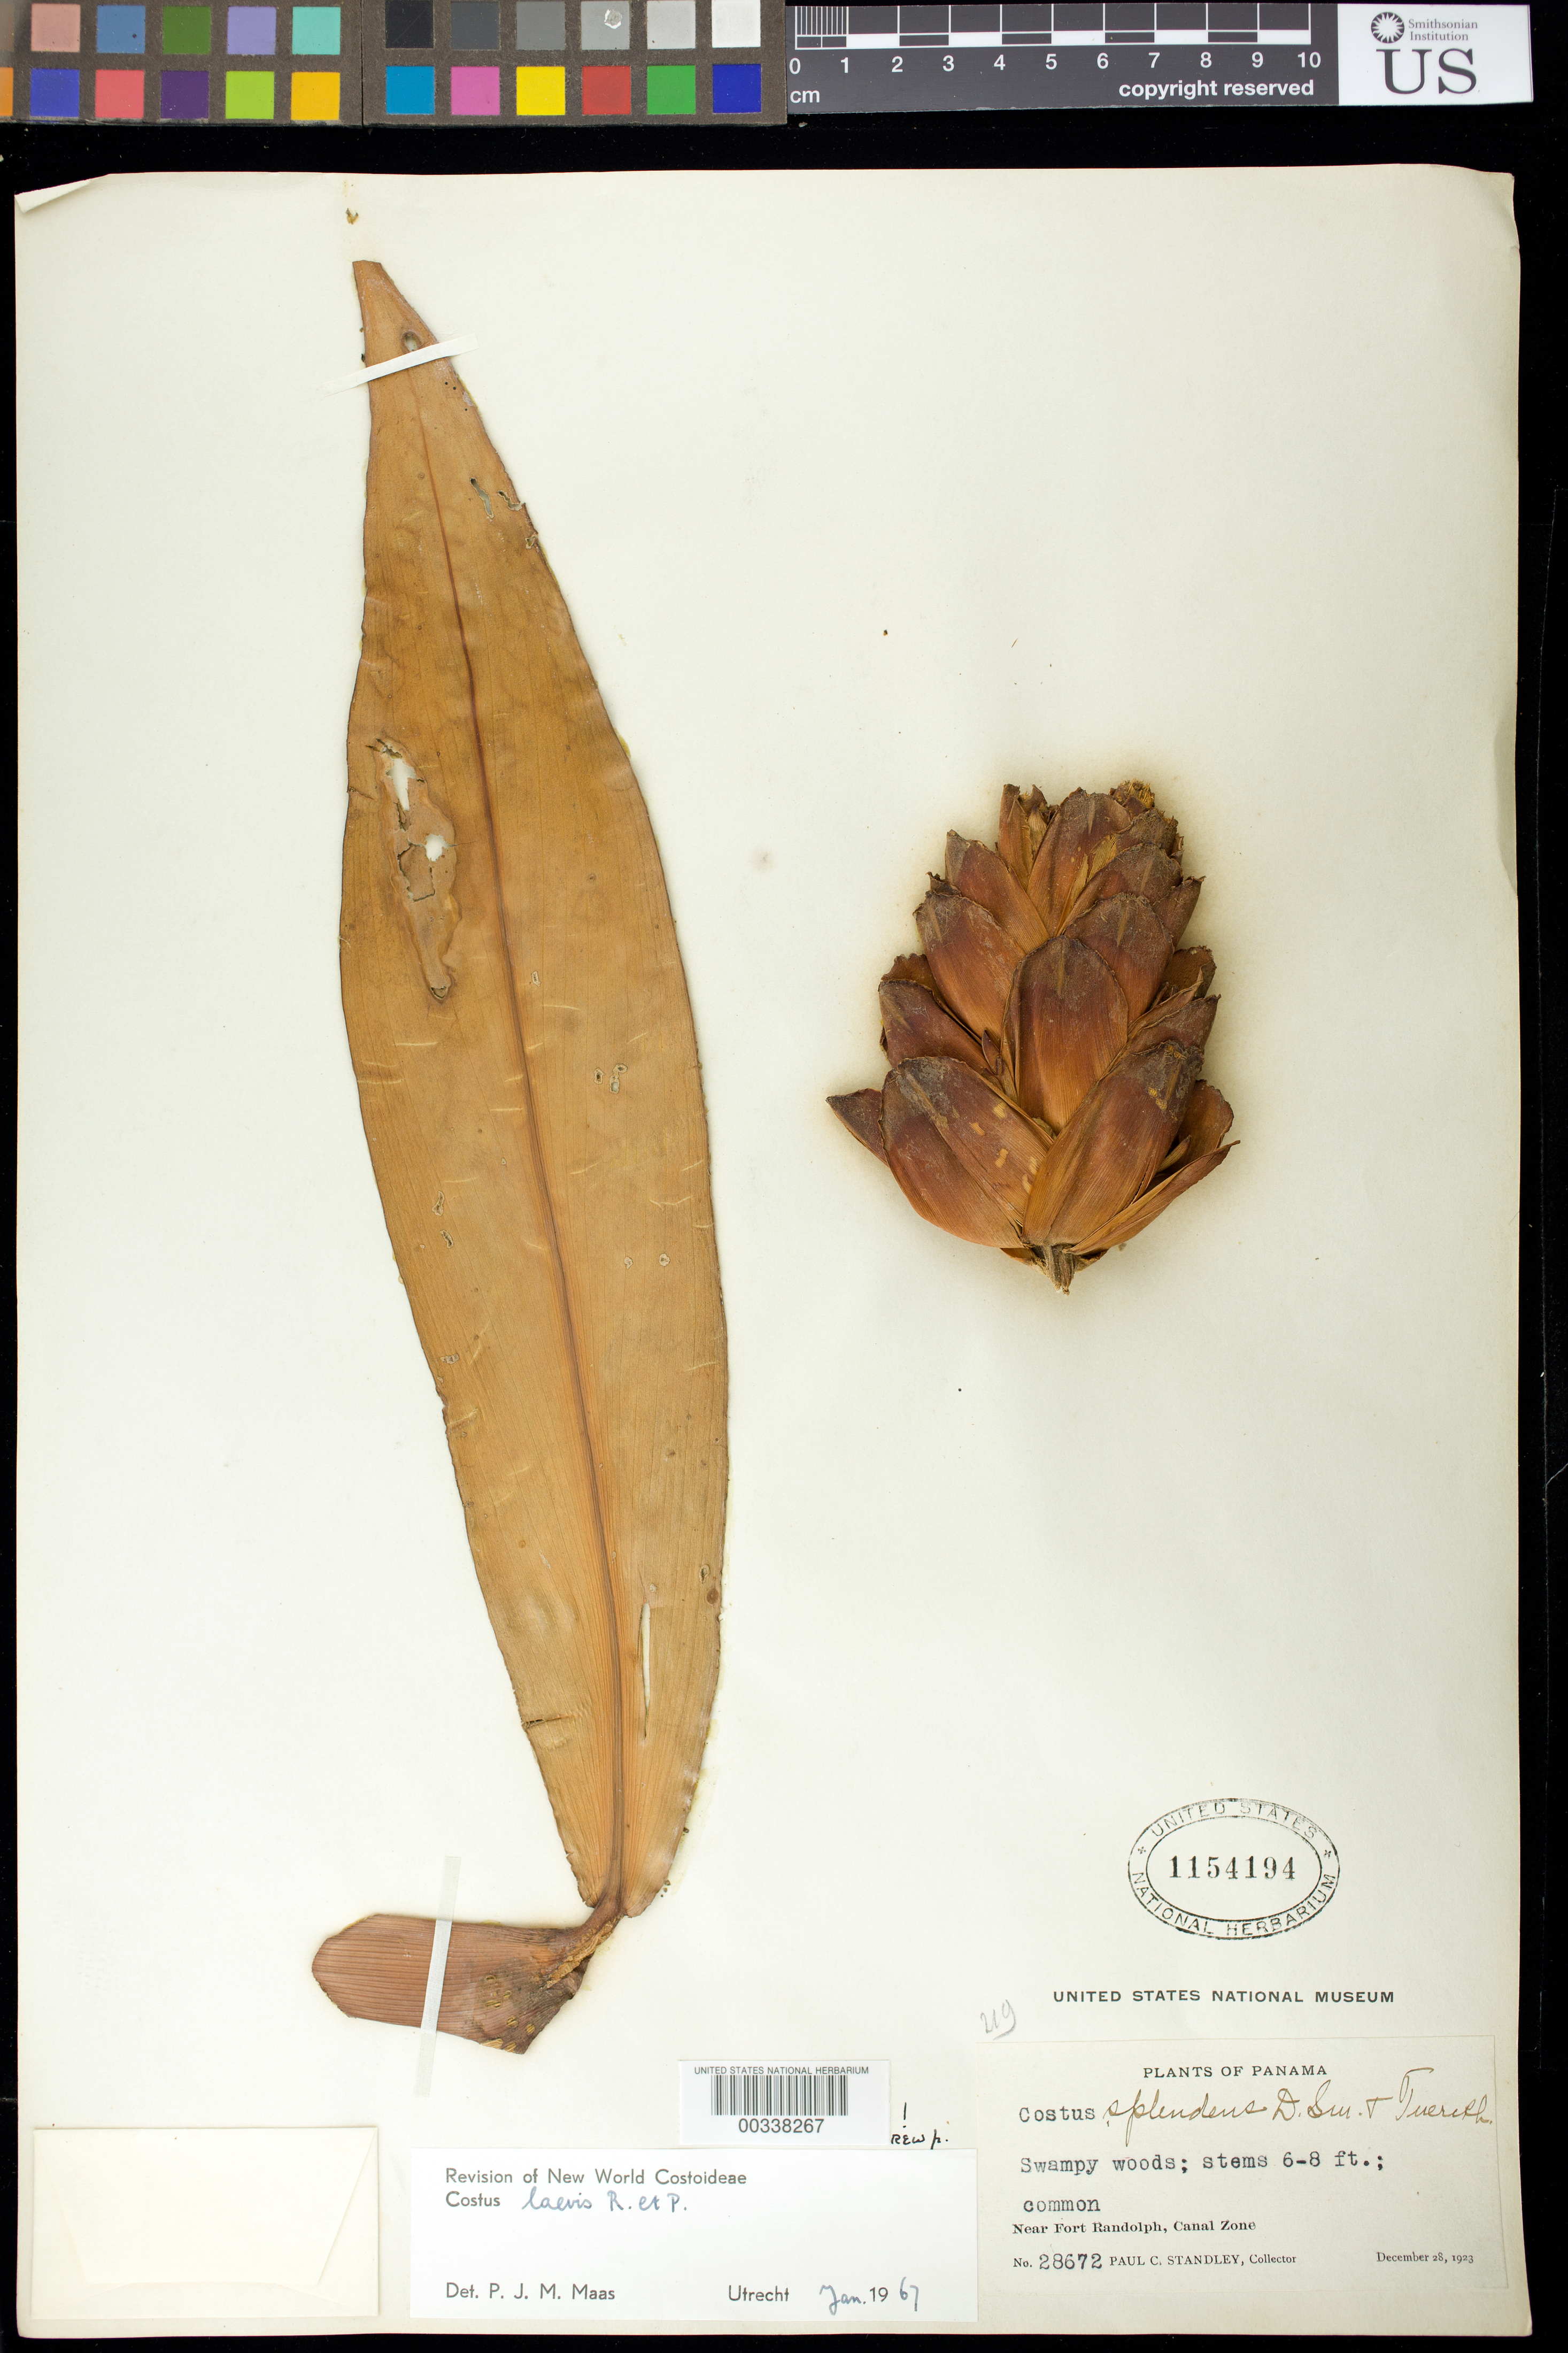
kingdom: Plantae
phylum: Tracheophyta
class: Liliopsida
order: Zingiberales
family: Costaceae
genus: Costus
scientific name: Costus laevis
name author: Ruiz & Pav.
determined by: Maas, Paul J. M.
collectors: P. C. Standley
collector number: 28672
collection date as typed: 28 Dec 1923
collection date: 1923-12-28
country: Panama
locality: Near Fort Randolph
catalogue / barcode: US 1154194